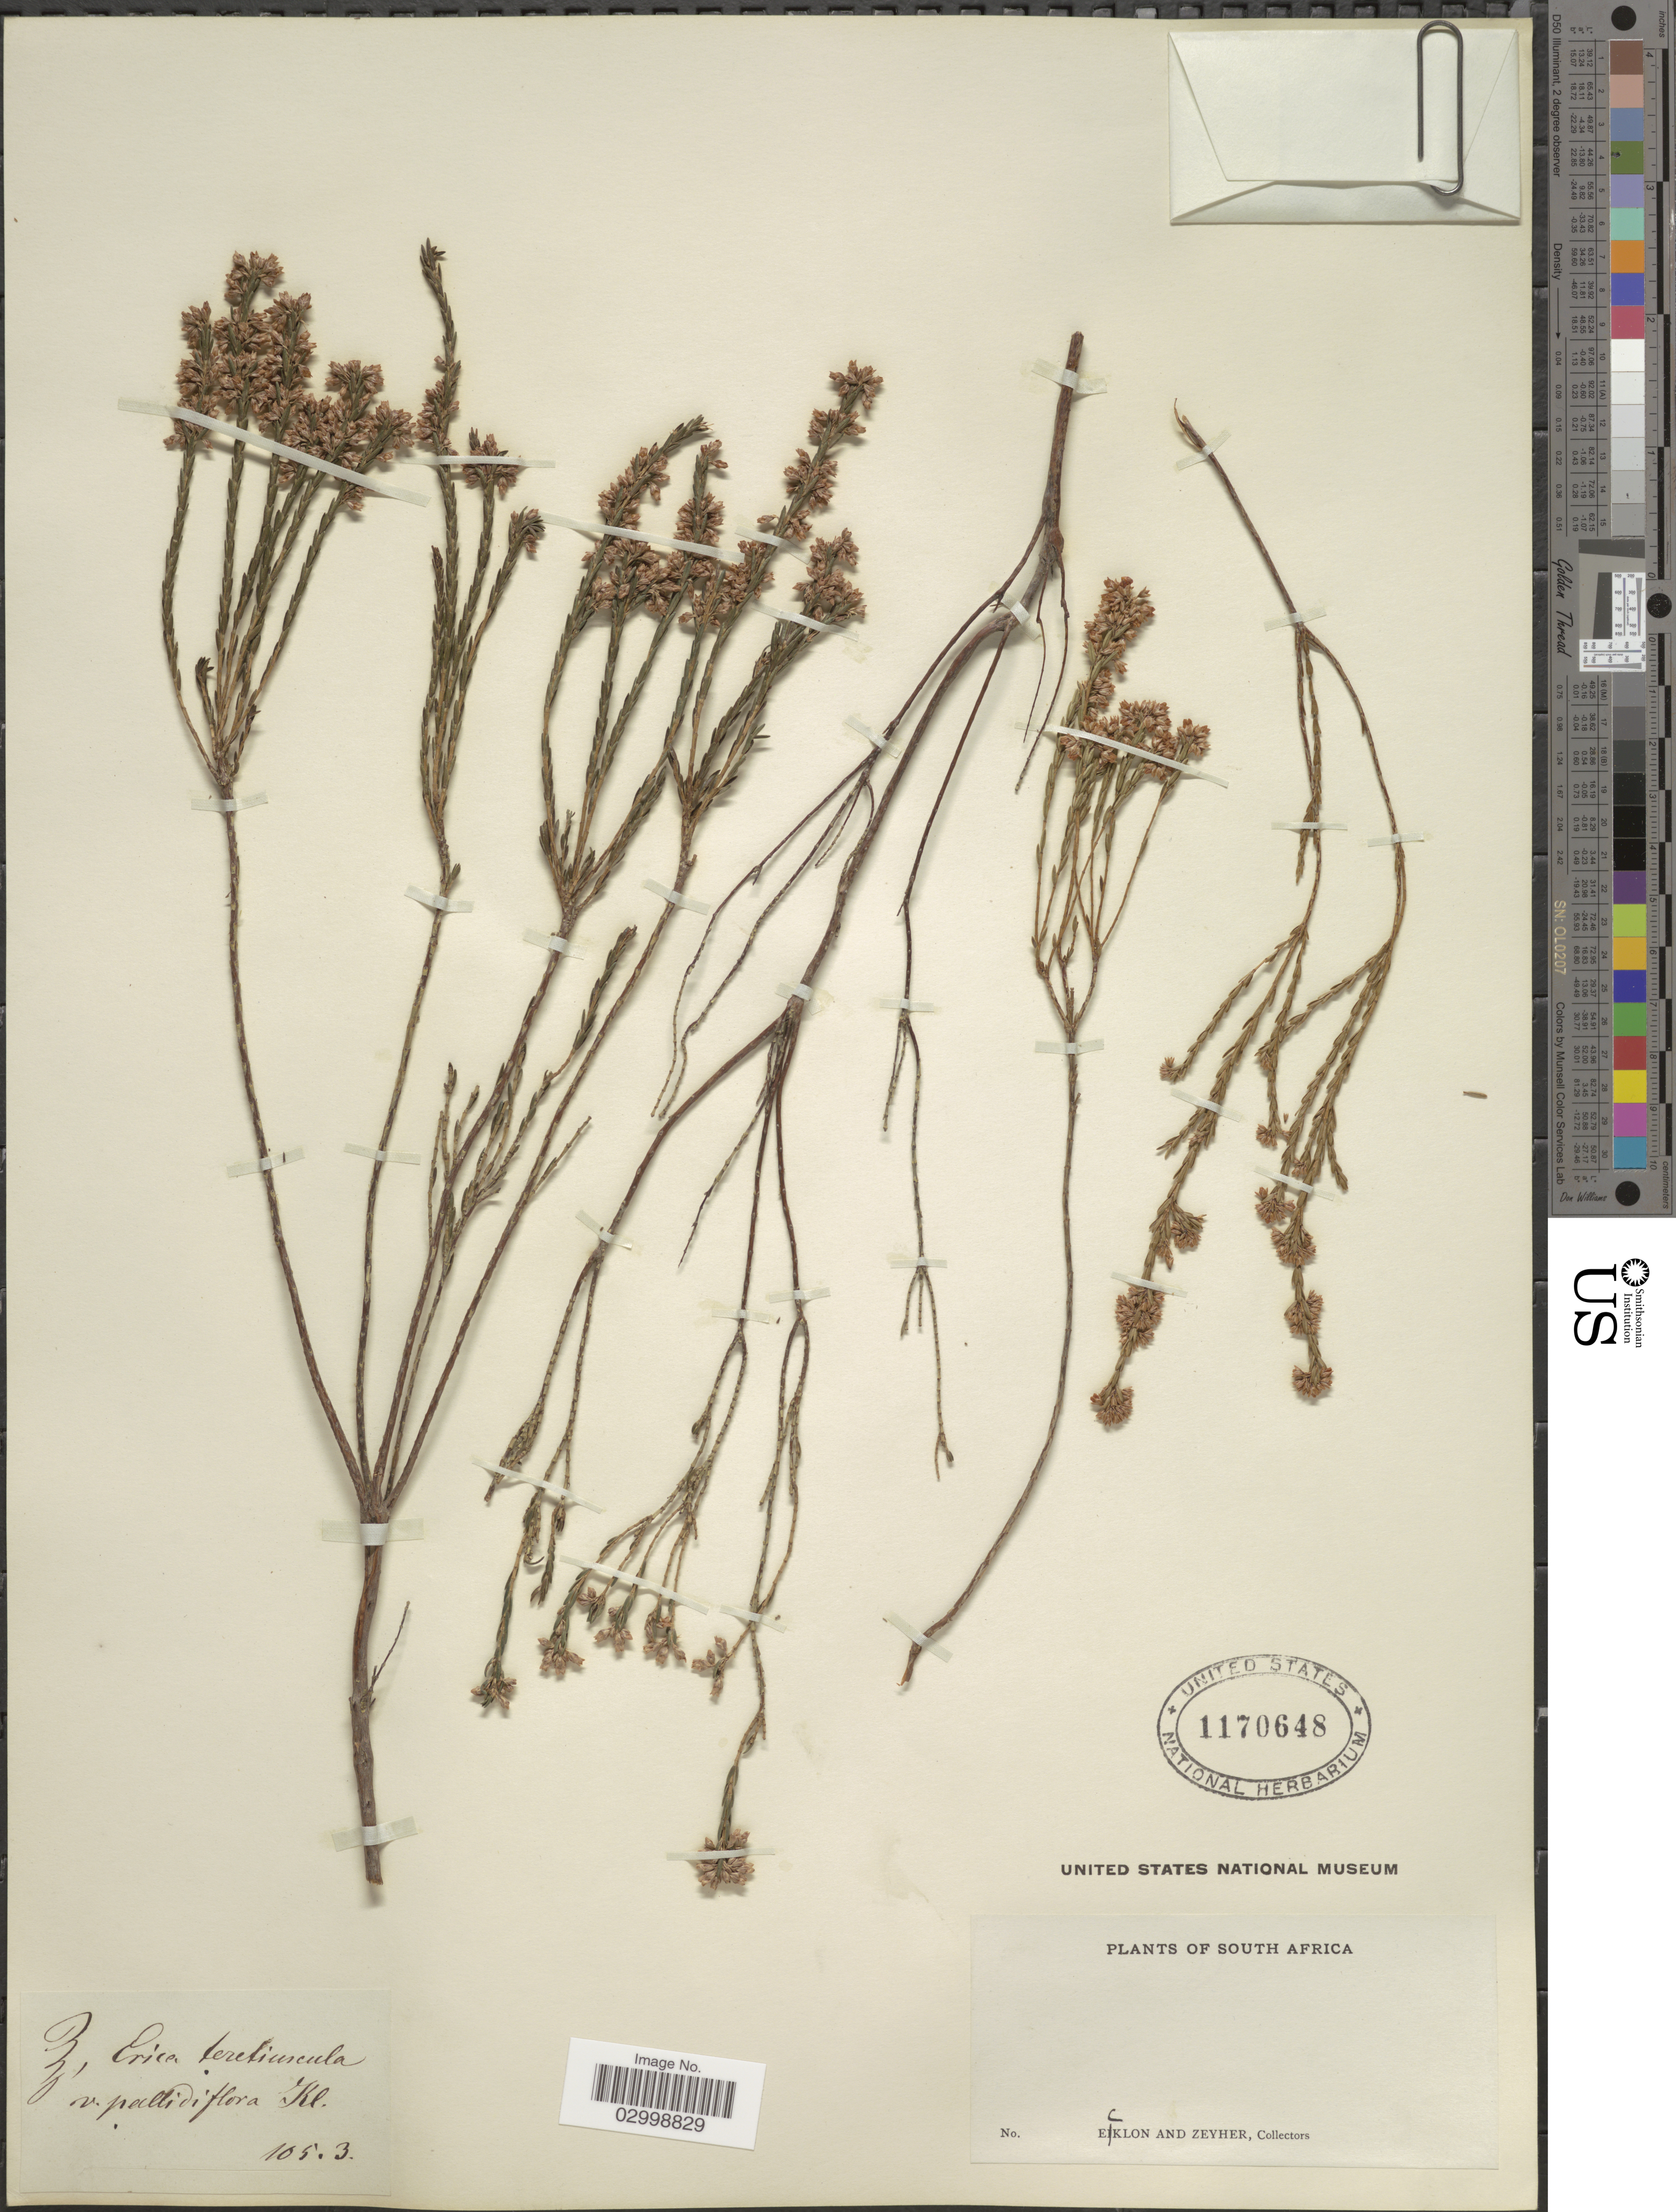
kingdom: Plantae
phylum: Tracheophyta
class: Magnoliopsida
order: Ericales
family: Ericaceae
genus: Erica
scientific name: Erica teretiuscula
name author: J.C. Wendl.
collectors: -. Ecklon & -. Zeyher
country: South Africa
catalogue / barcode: US 1170648